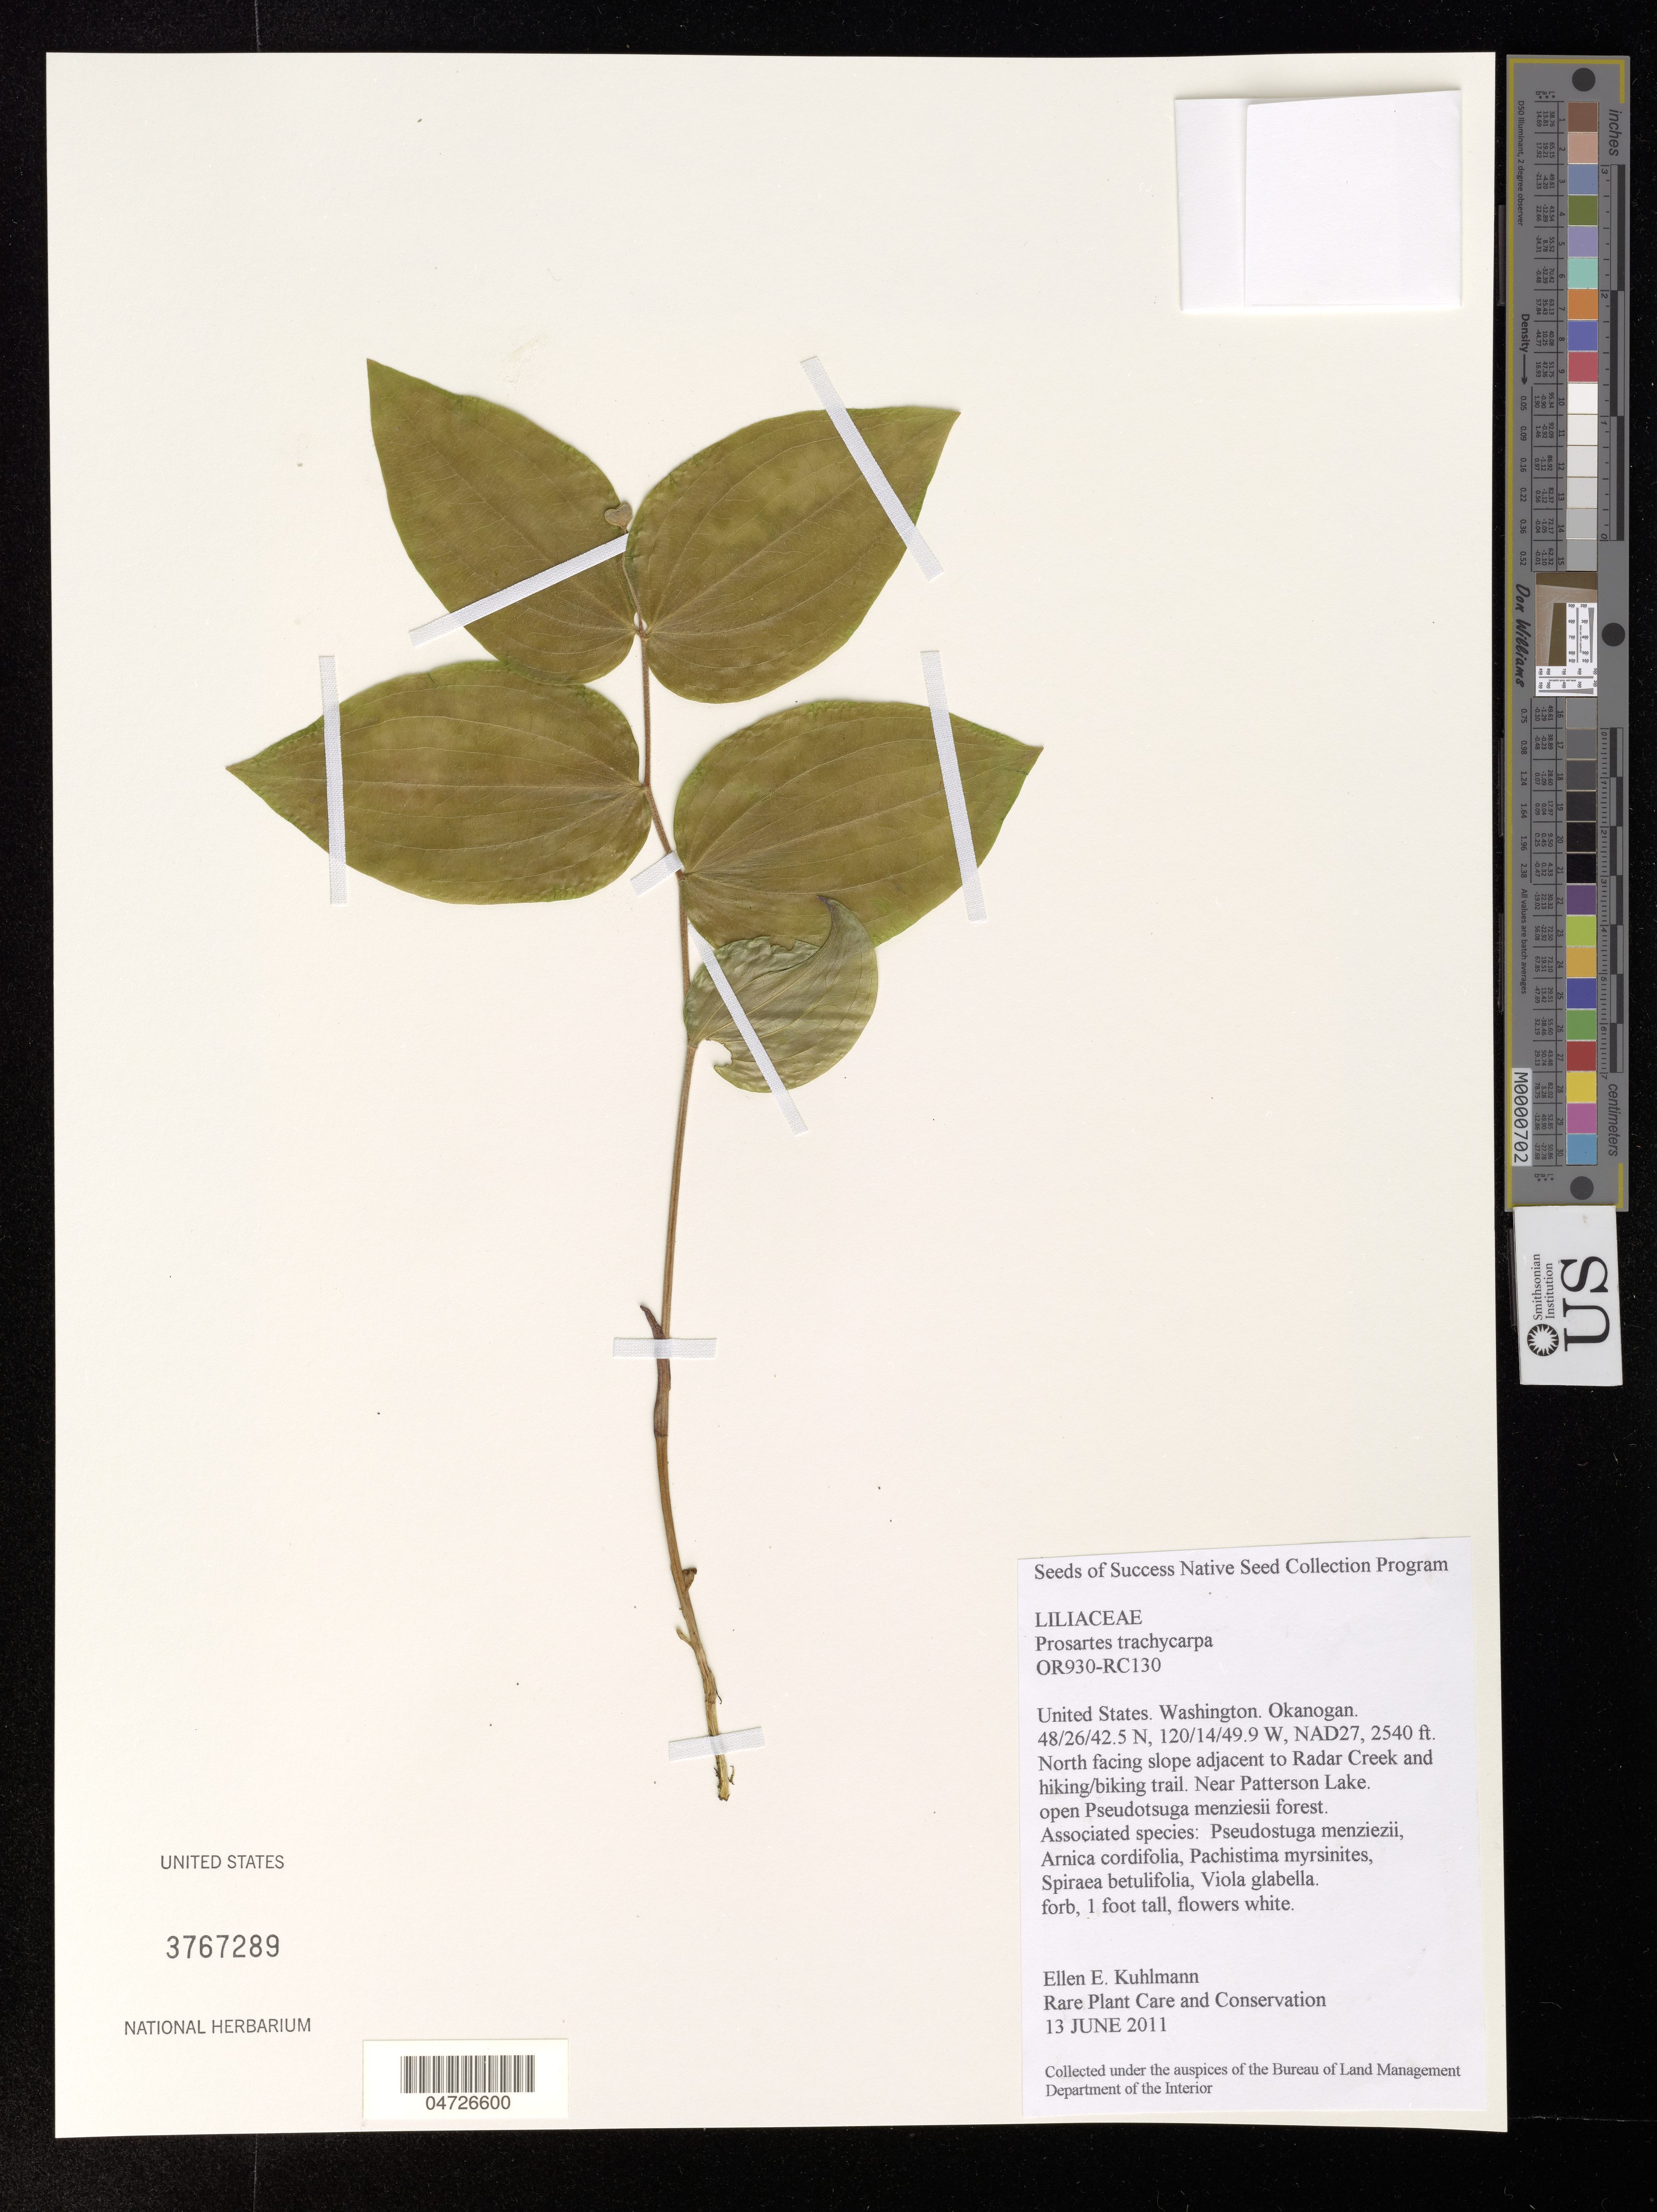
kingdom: Plantae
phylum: Tracheophyta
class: Liliopsida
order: Liliales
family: Liliaceae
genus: Prosartes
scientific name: Prosartes trachycarpa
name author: S. Watson in C. King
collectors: E. Kuhlmann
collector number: OR930-RC130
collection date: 2011-06-13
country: United States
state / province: Washington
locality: Okanogan. North facing slope adjacent to Radar Creek and hiking/biking trail. Near Patterson Lake.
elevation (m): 774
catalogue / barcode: US 3767289